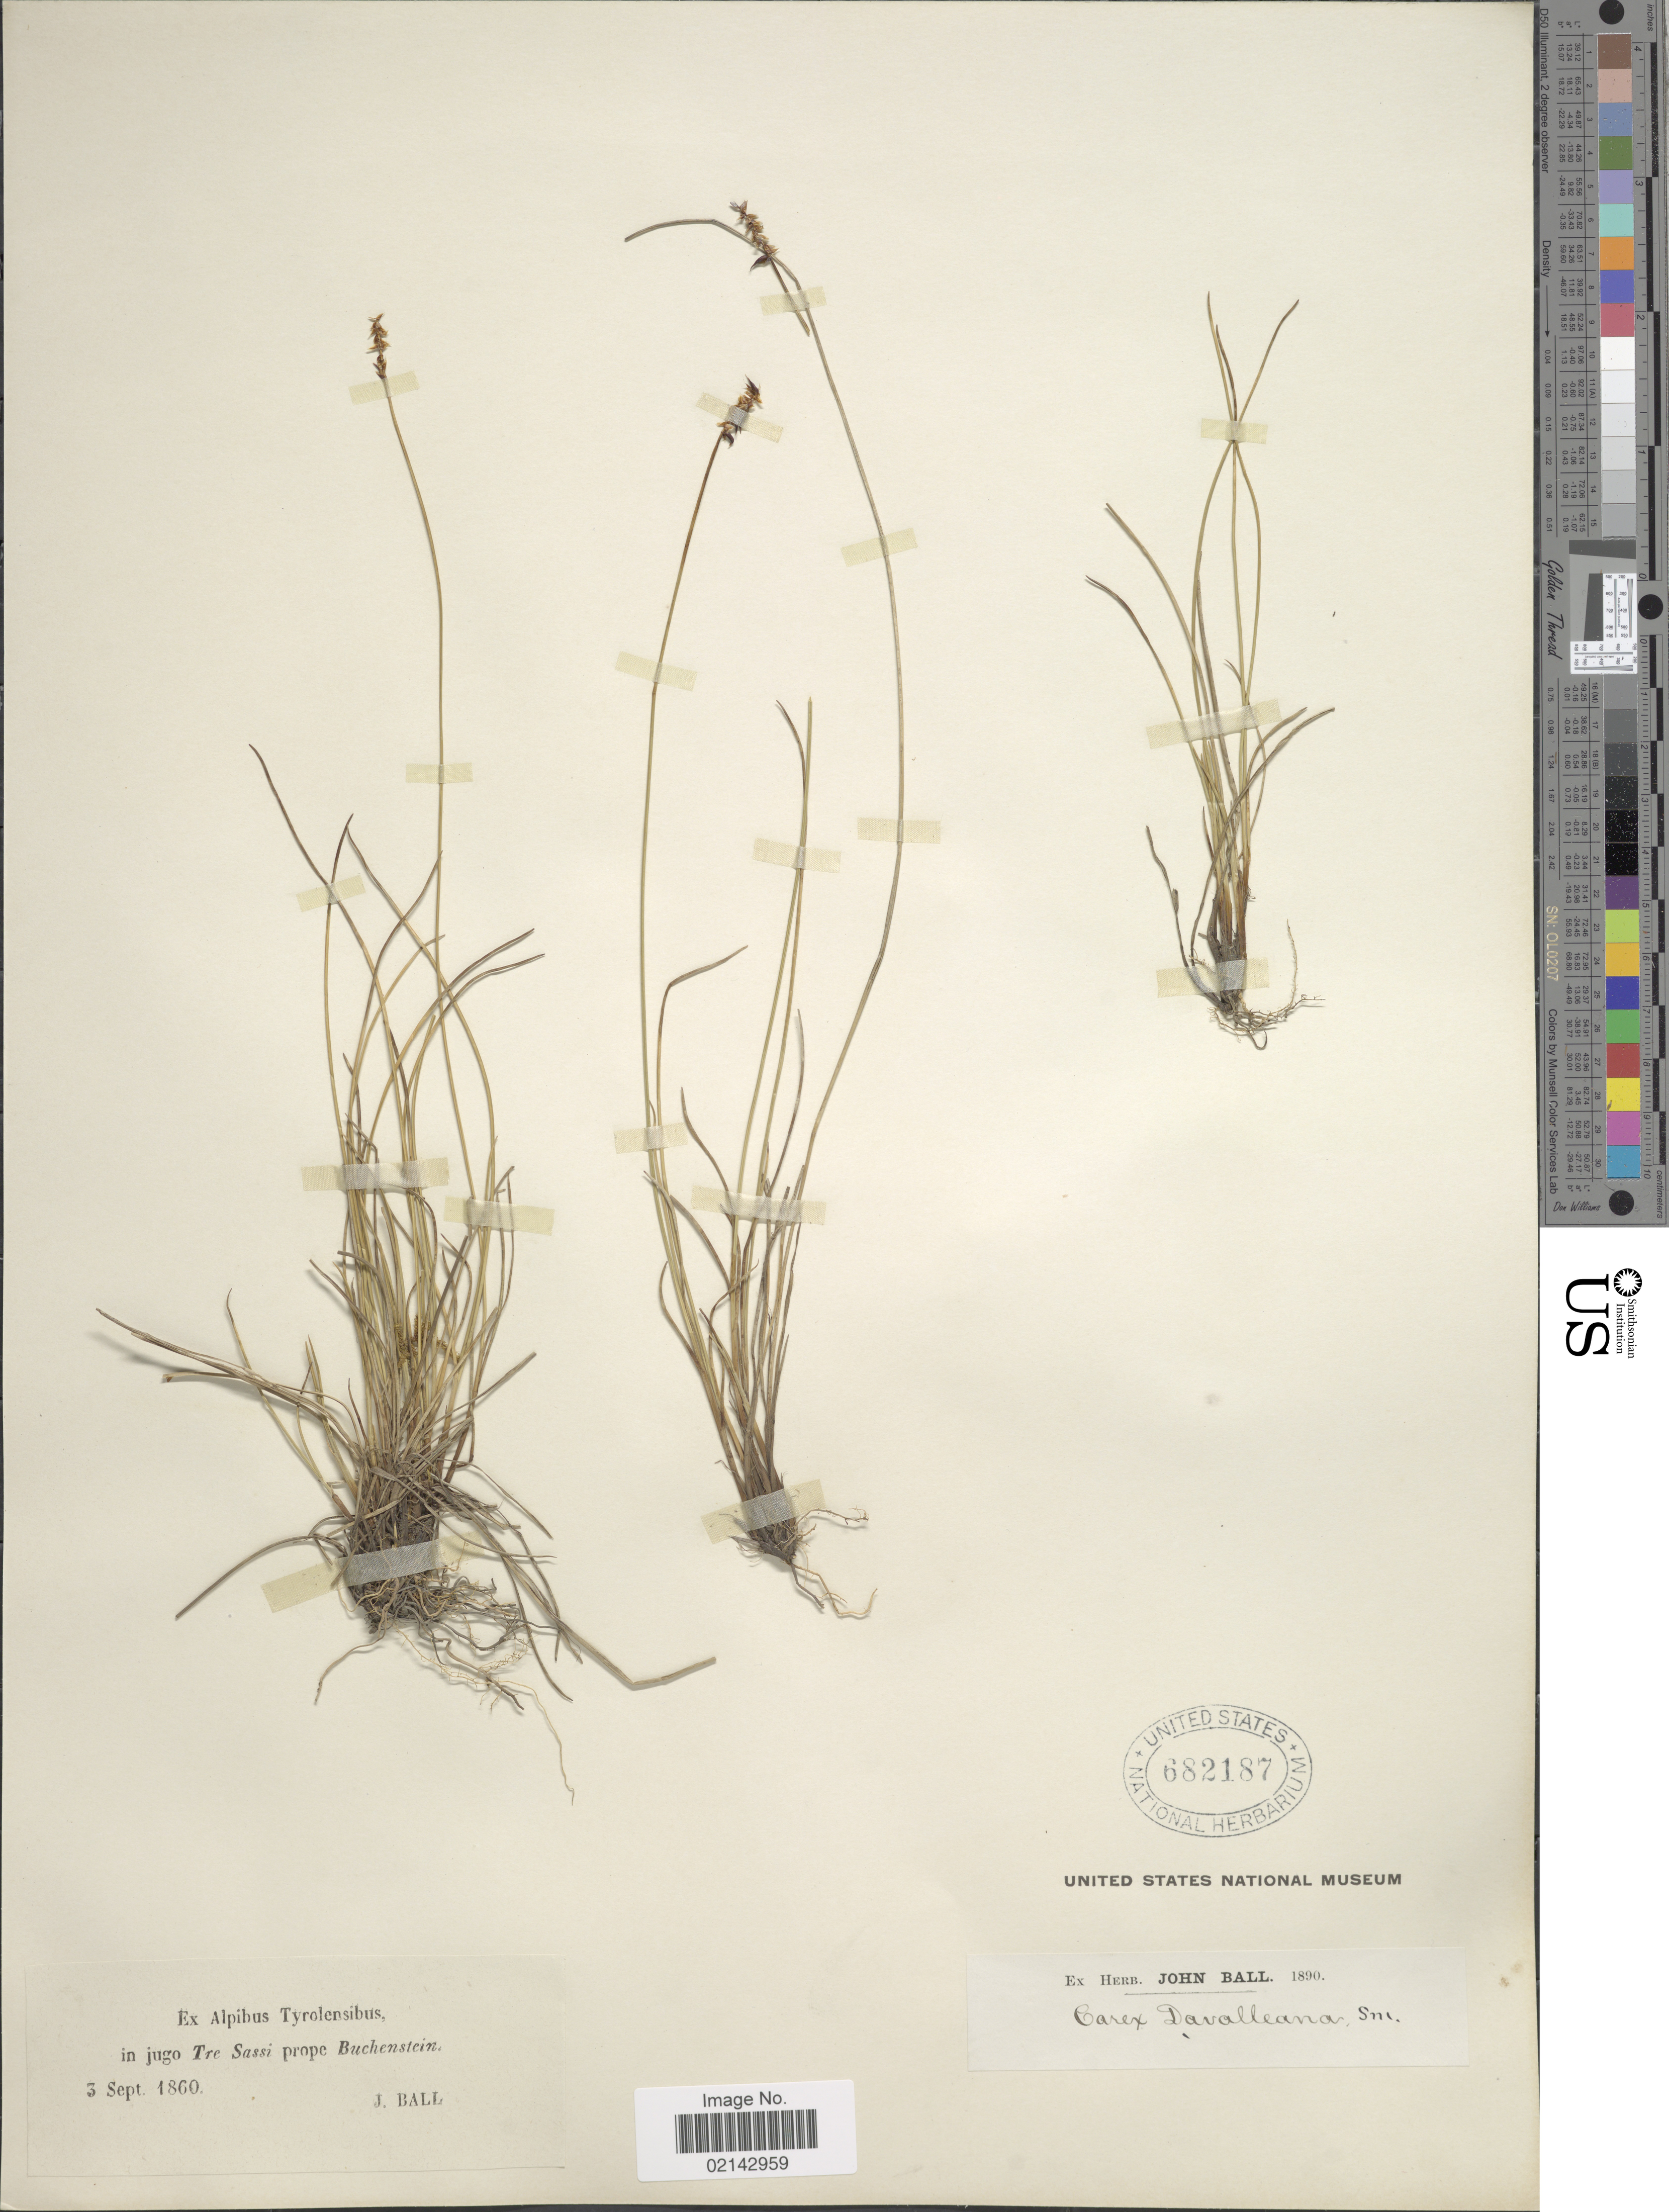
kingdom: Plantae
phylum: Tracheophyta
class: Liliopsida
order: Poales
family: Cyperaceae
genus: Carex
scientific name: Carex davalliana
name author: Sm.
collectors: J. Ball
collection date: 1860-09-03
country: Austria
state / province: Tirol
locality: Ex Alpibus Tyrolensibus, in jugo Tre Sassi prope Buchenstein.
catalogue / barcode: US 682187